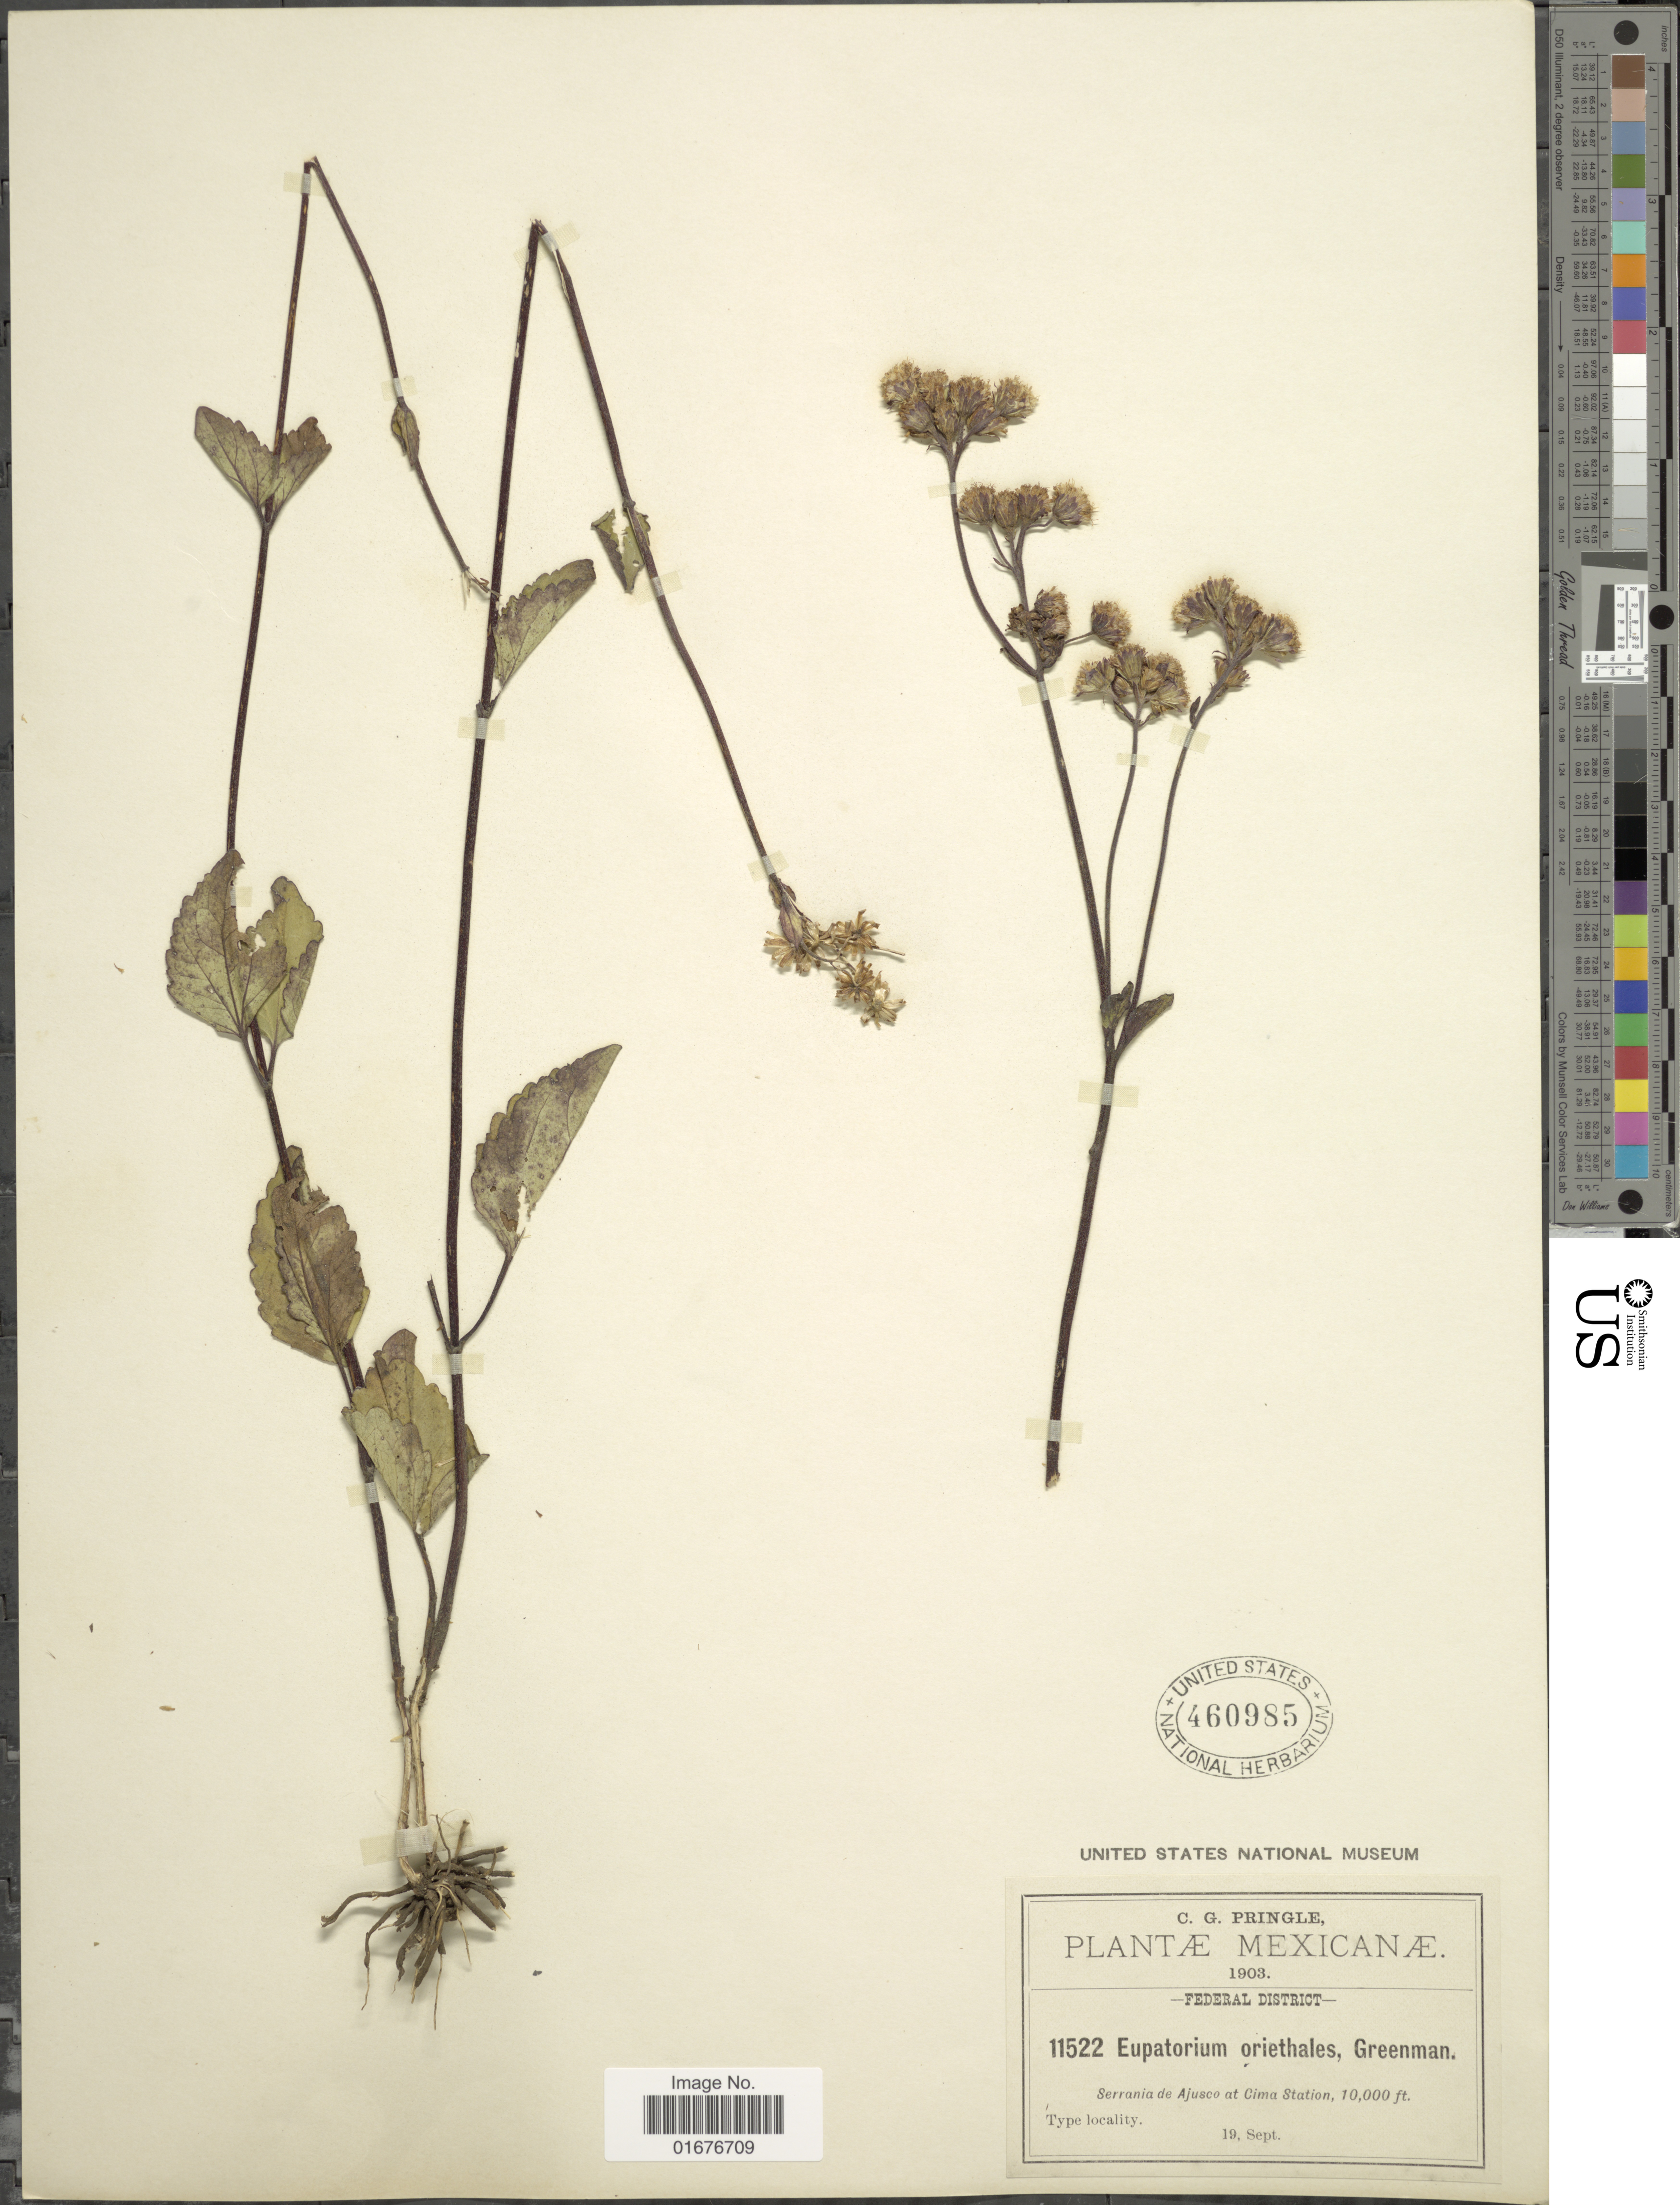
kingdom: Plantae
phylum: Tracheophyta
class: Magnoliopsida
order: Asterales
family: Asteraceae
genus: Ageratina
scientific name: Ageratina prunellaefolia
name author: (Kunth) R.M. King & H. Rob.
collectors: C. G. Pringle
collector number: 1152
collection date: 1903-09-19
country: Mexico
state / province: Distrito Federal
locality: Serrania de Ajusco at Cima Station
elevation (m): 3048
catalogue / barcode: US 460985